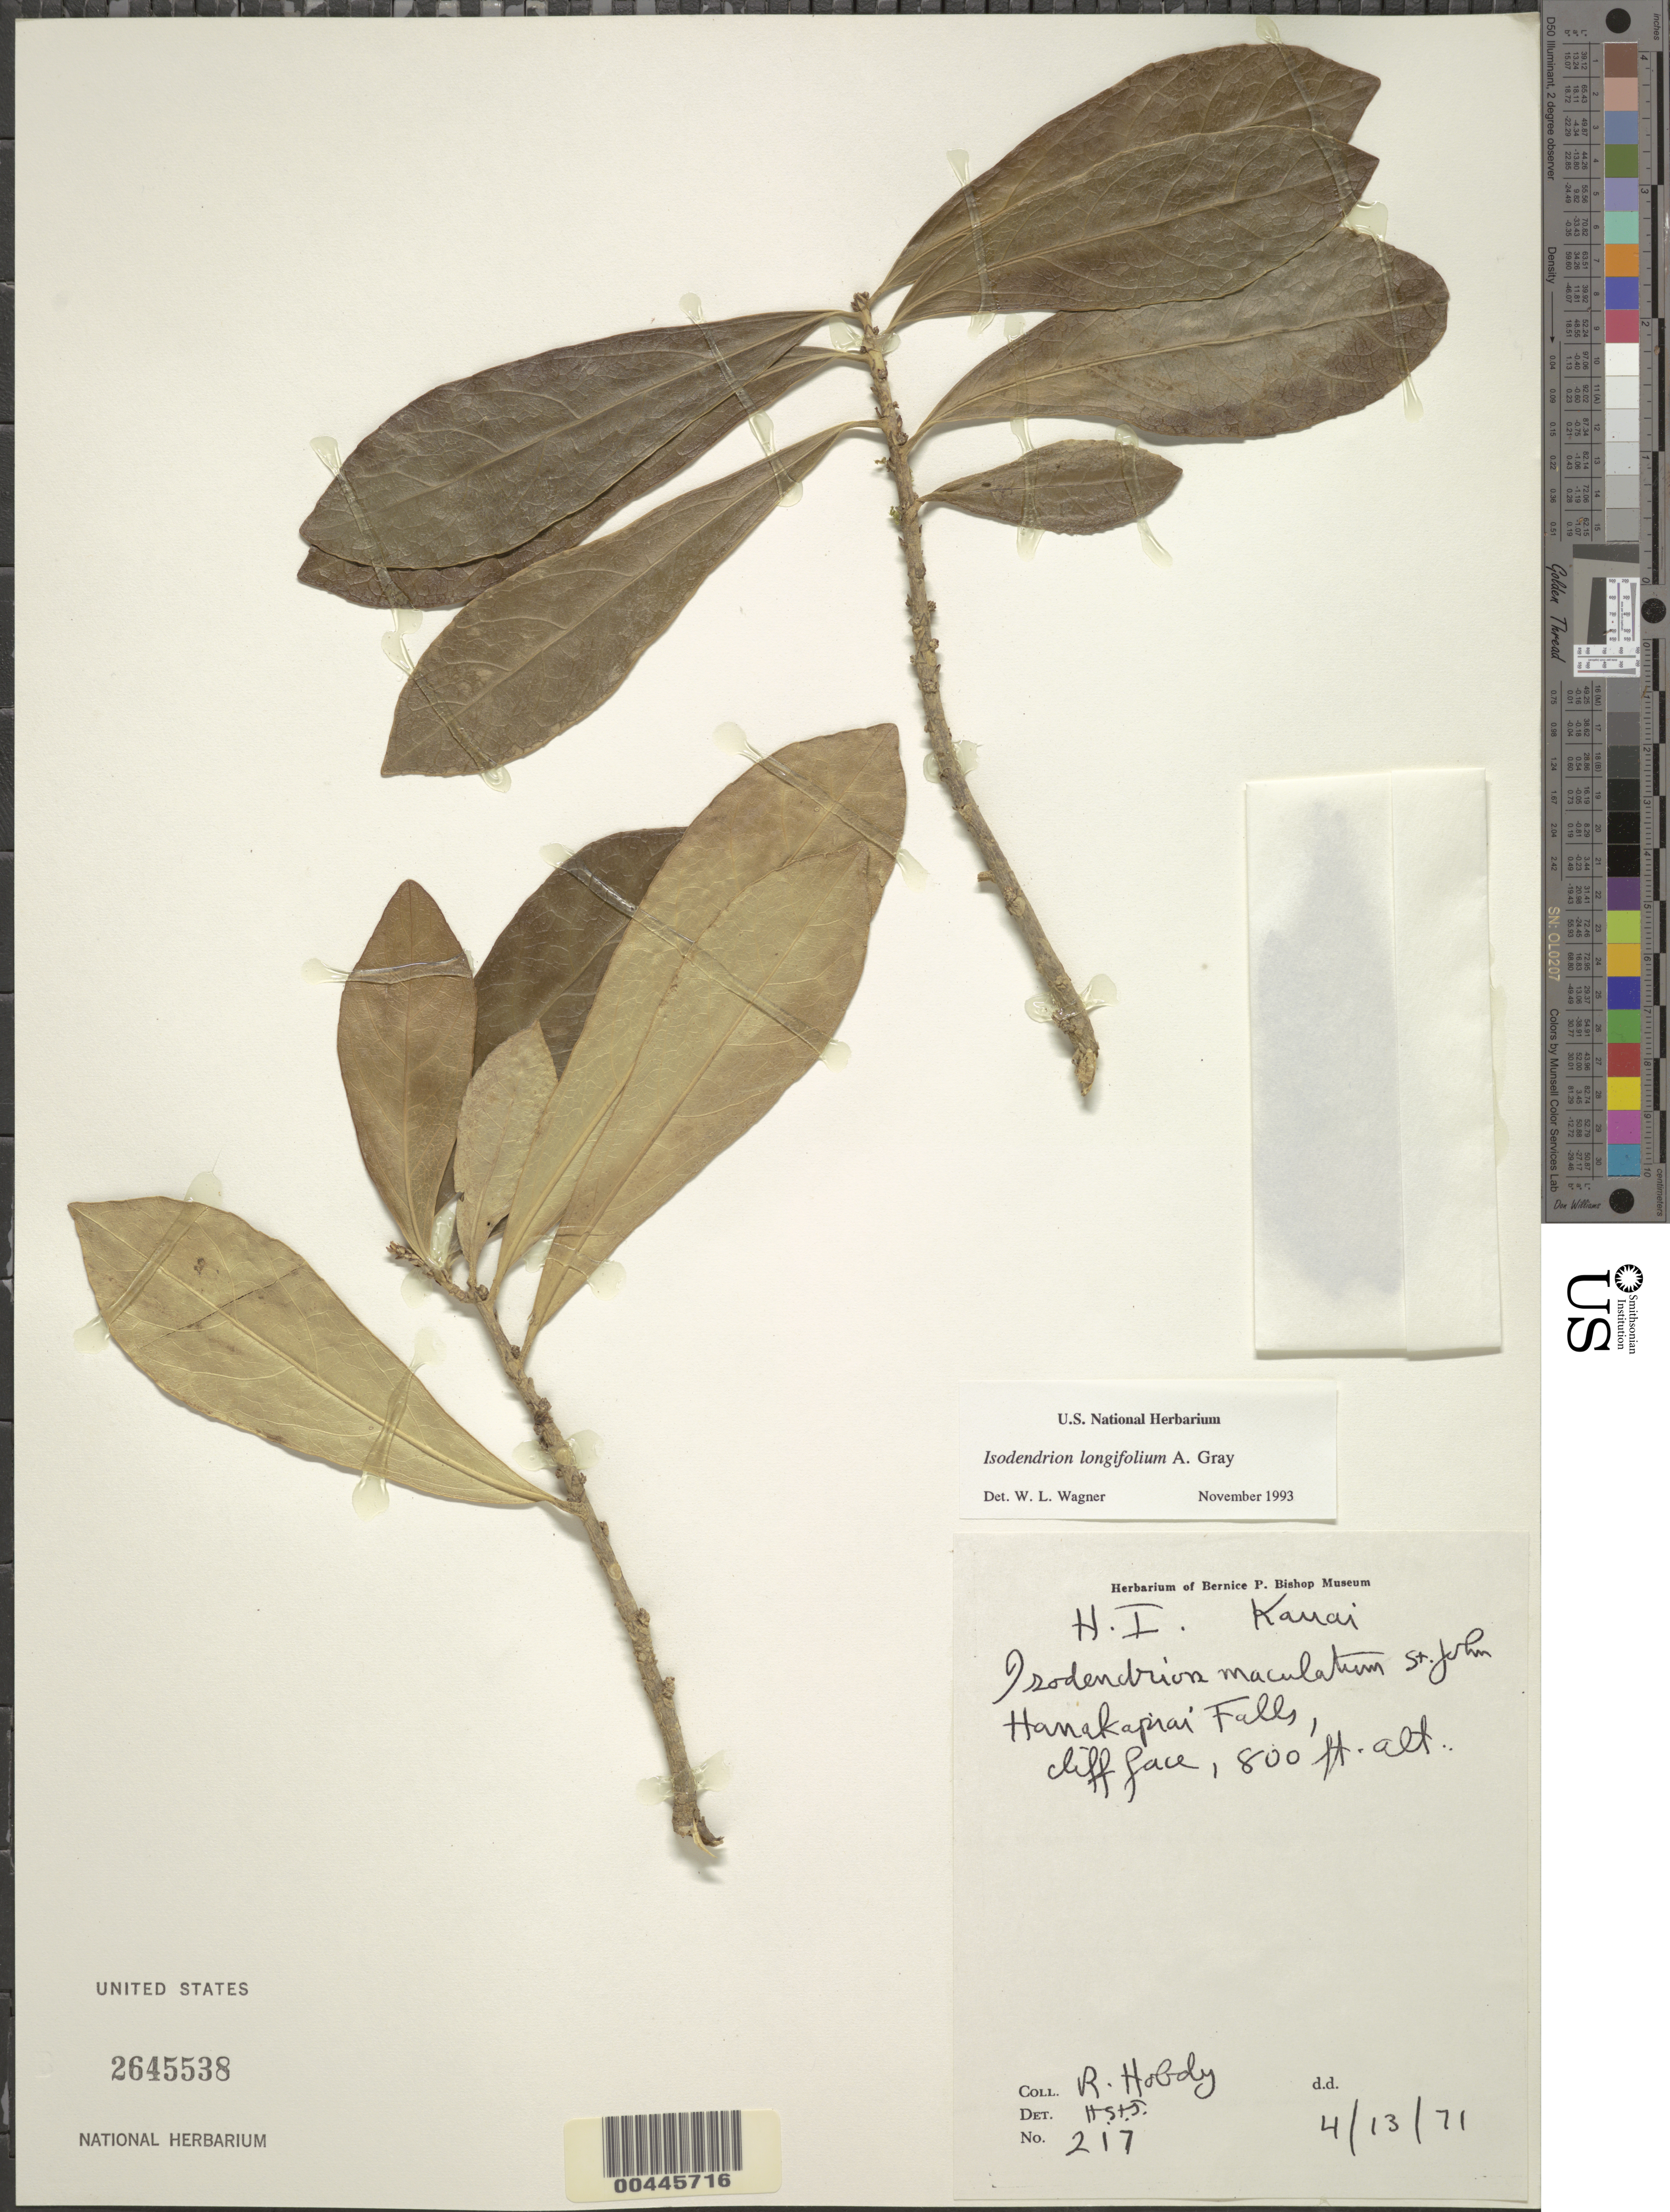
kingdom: Plantae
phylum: Tracheophyta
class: Magnoliopsida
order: Malpighiales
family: Violaceae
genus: Isodendrion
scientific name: Isodendrion longifolium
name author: A. Gray in Wilkes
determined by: Wagner, W. L., (BOT), Smithsonian Institution - National Museum of Natural History (UNITED STATES)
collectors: R. Hobdy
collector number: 217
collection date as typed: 13 Apr 1971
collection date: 1971-04-13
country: United States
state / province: Hawaii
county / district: Kauai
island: Kaua'i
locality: Hanakapiai Falls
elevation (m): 244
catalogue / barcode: US 2645538